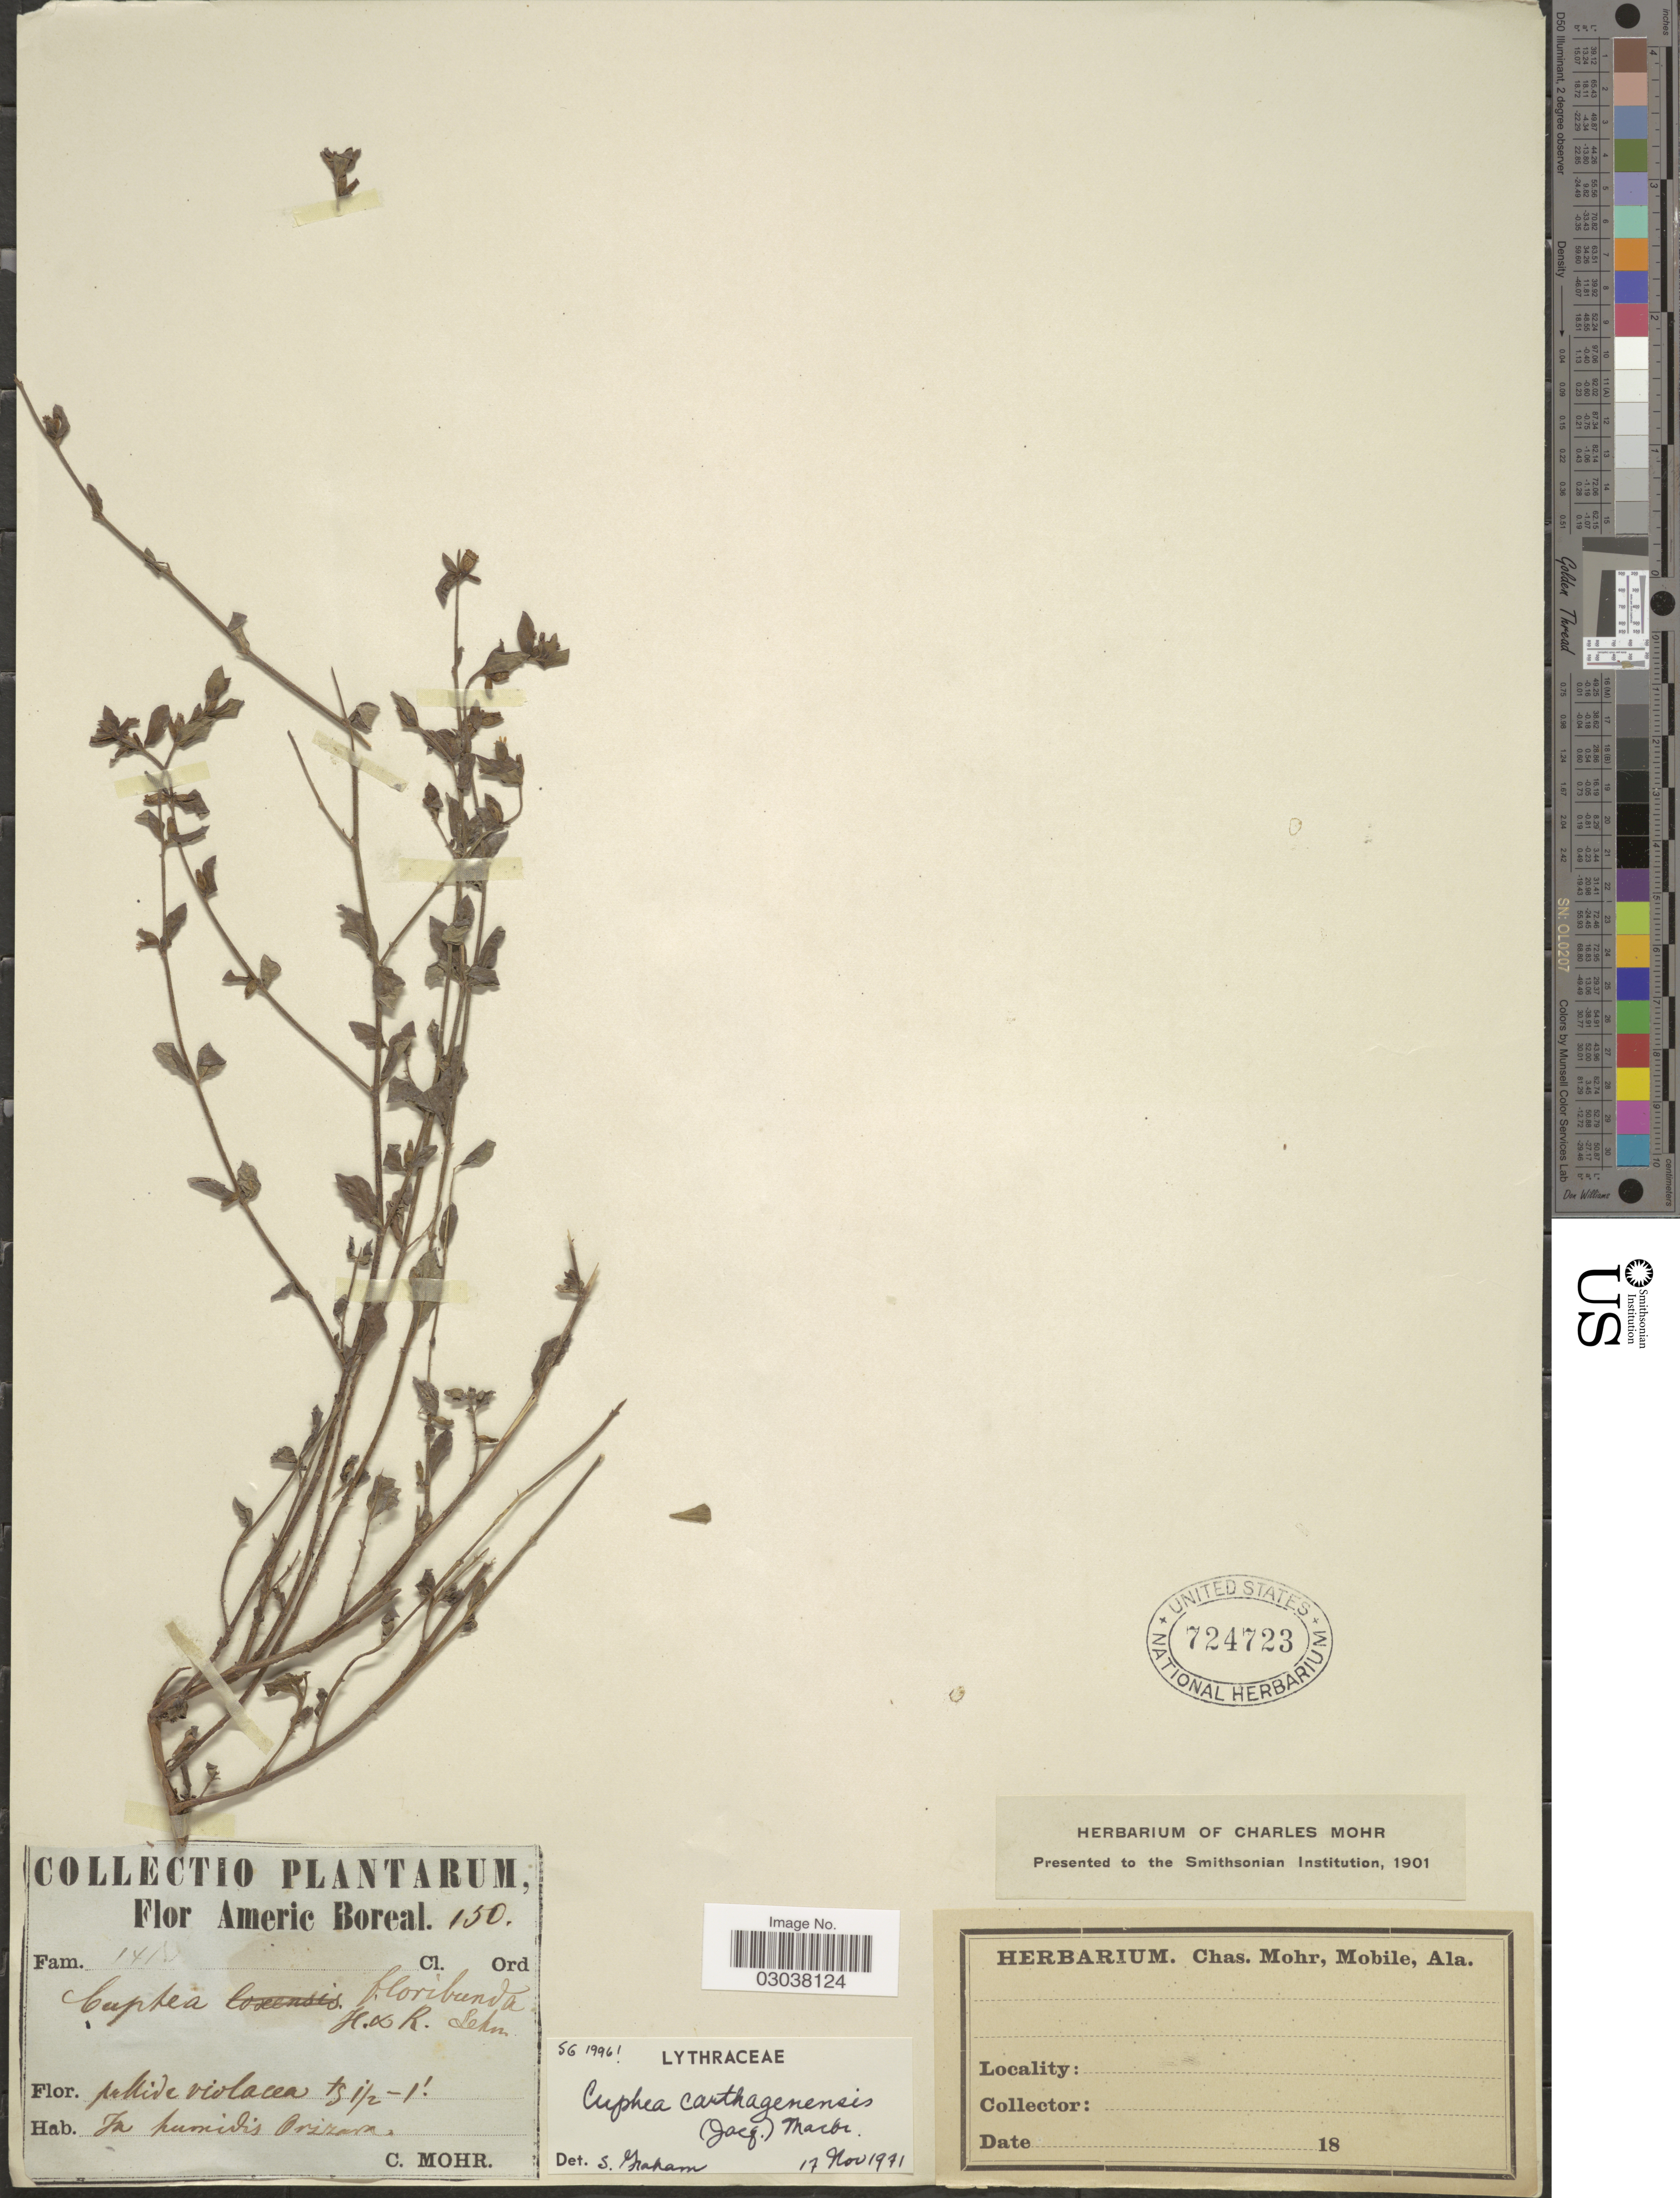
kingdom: Plantae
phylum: Tracheophyta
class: Magnoliopsida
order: Myrtales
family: Lythraceae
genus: Cuphea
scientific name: Cuphea carthagenensis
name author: (Jacq.) J.F. Macbr.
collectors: C. T. Mohr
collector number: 150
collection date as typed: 18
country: Mexico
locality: Americ Boreal. In humidis Orizava.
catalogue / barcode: US 724723